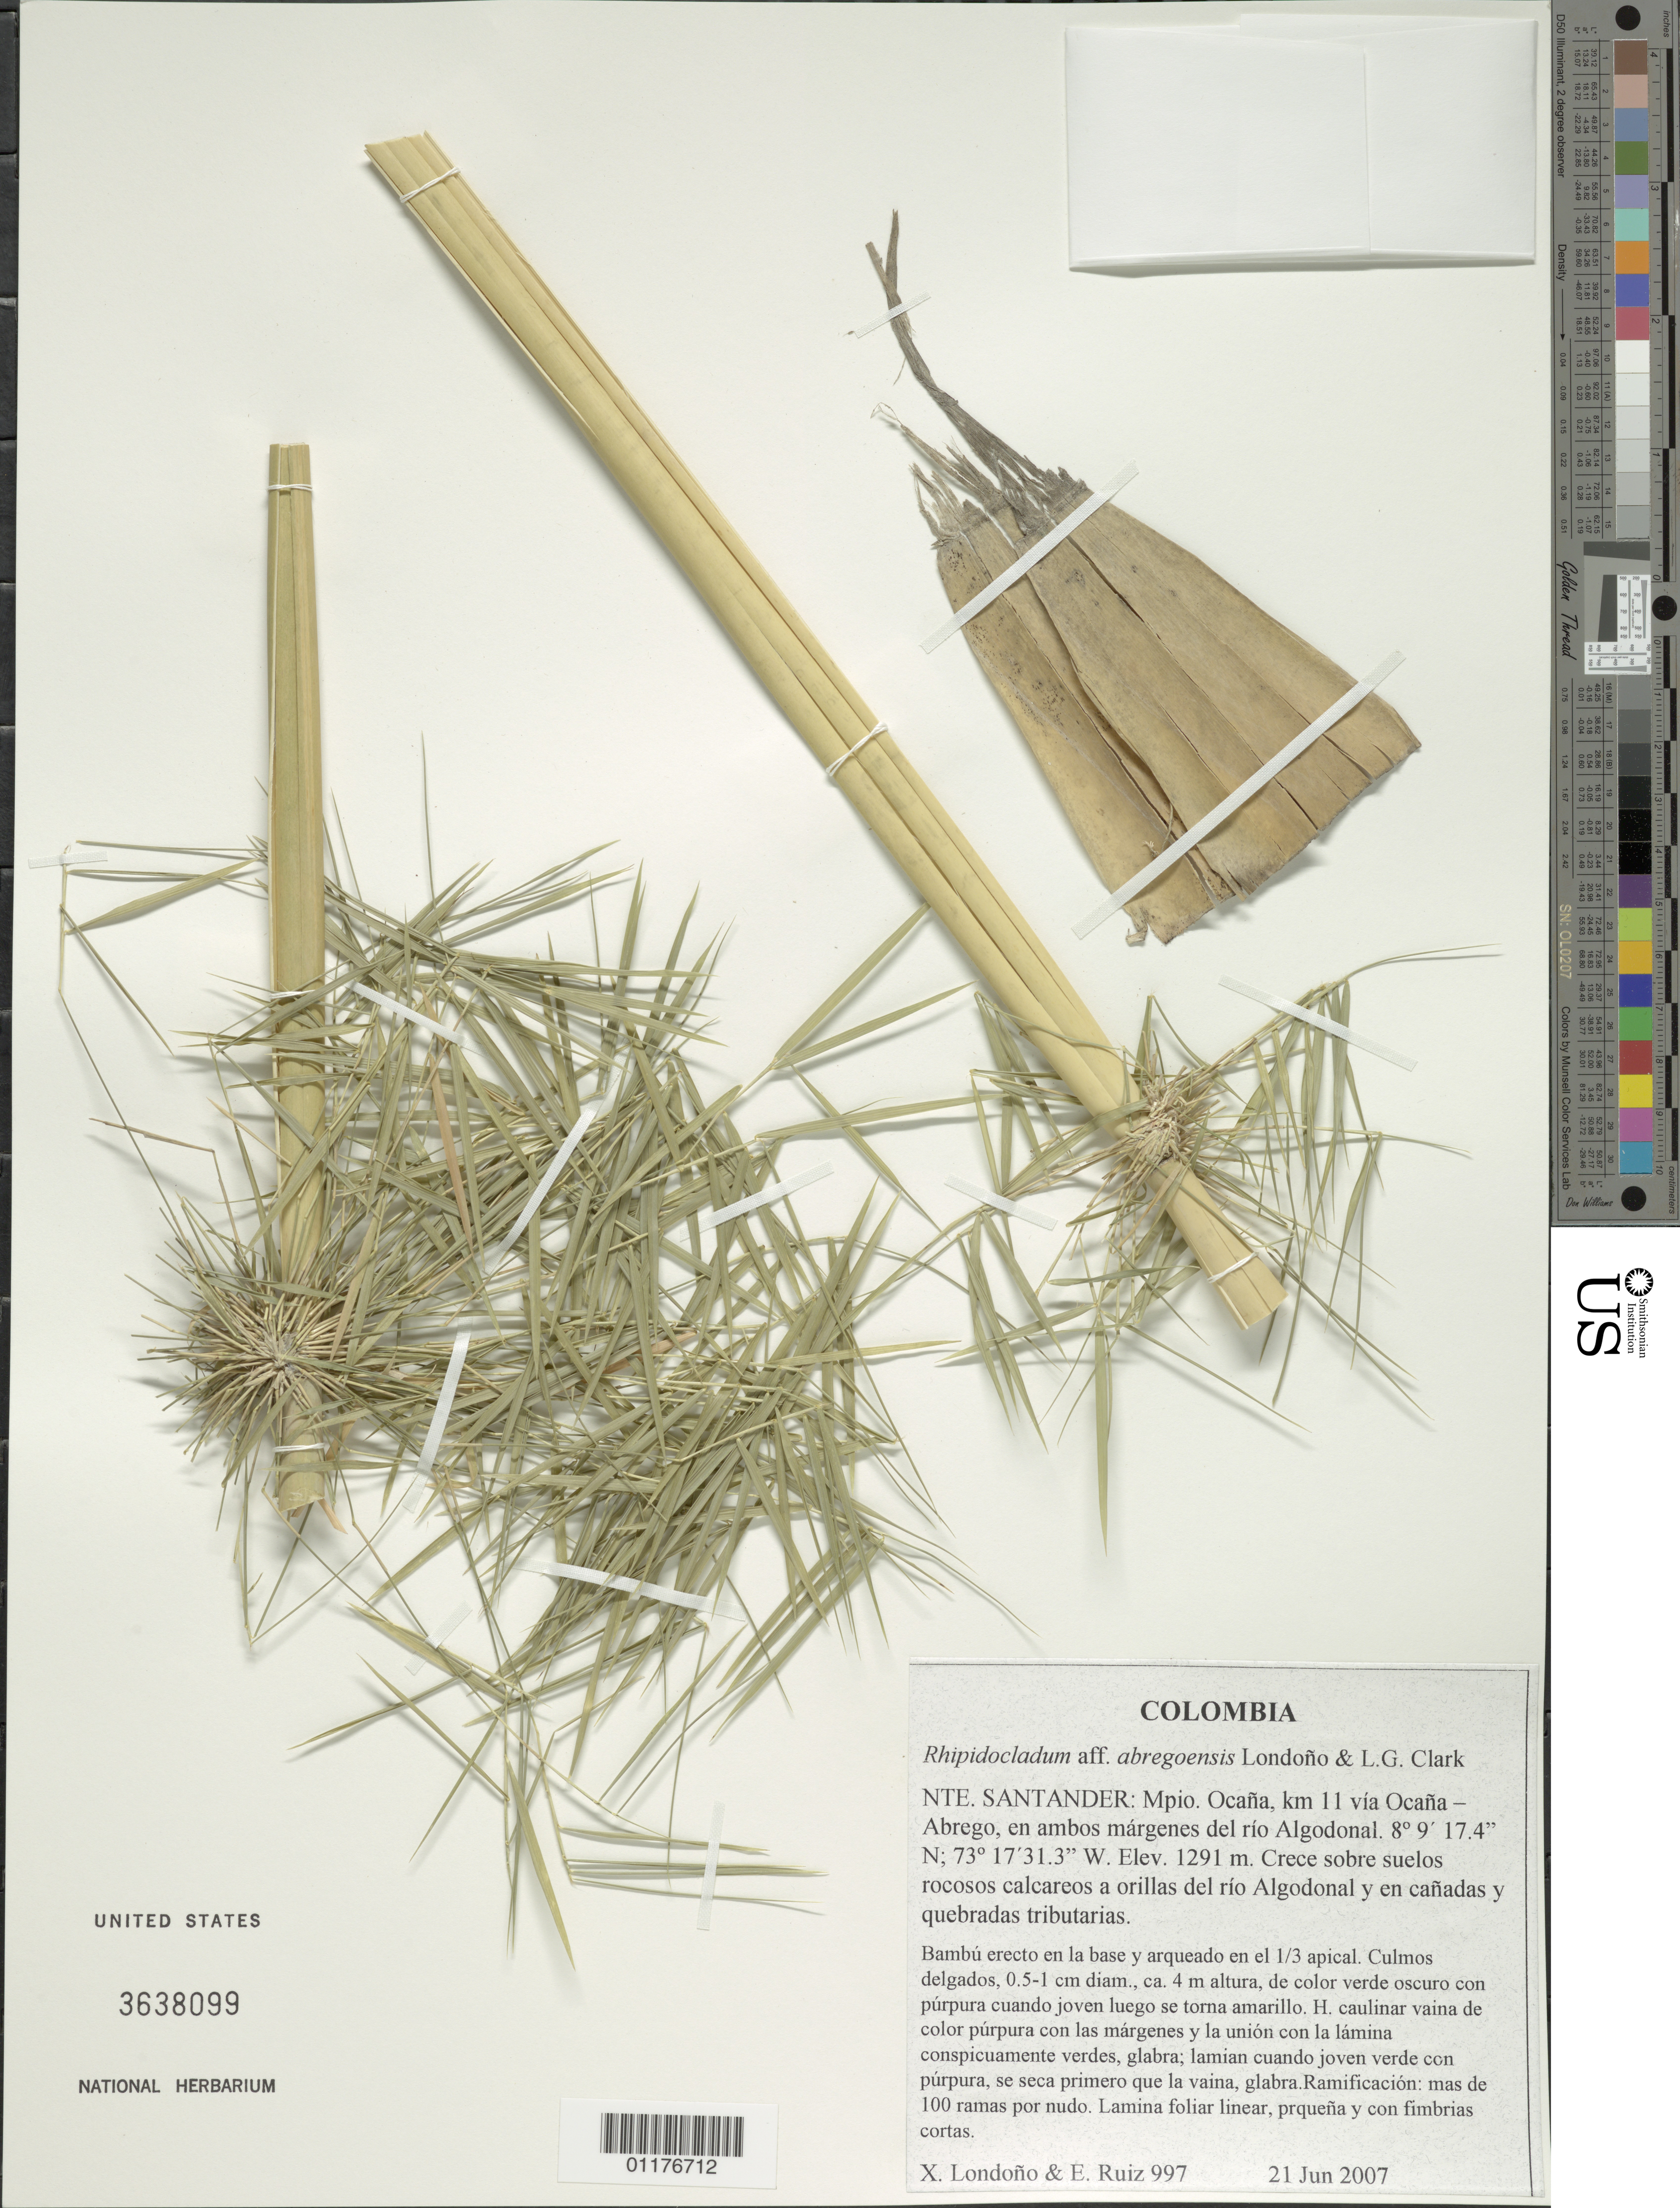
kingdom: Plantae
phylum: Tracheophyta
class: Liliopsida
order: Poales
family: Poaceae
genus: Rhipidocladum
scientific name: Rhipidocladum abregoensis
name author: Londoño & L.G. Clark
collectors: X. Londoño & E. Ruiz de Clavijo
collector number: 997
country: Colombia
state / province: Santander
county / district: Ocana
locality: Via Ocana - Abrego, en ambos margenes del rio Algodonal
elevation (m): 1291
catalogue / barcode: US 3638099